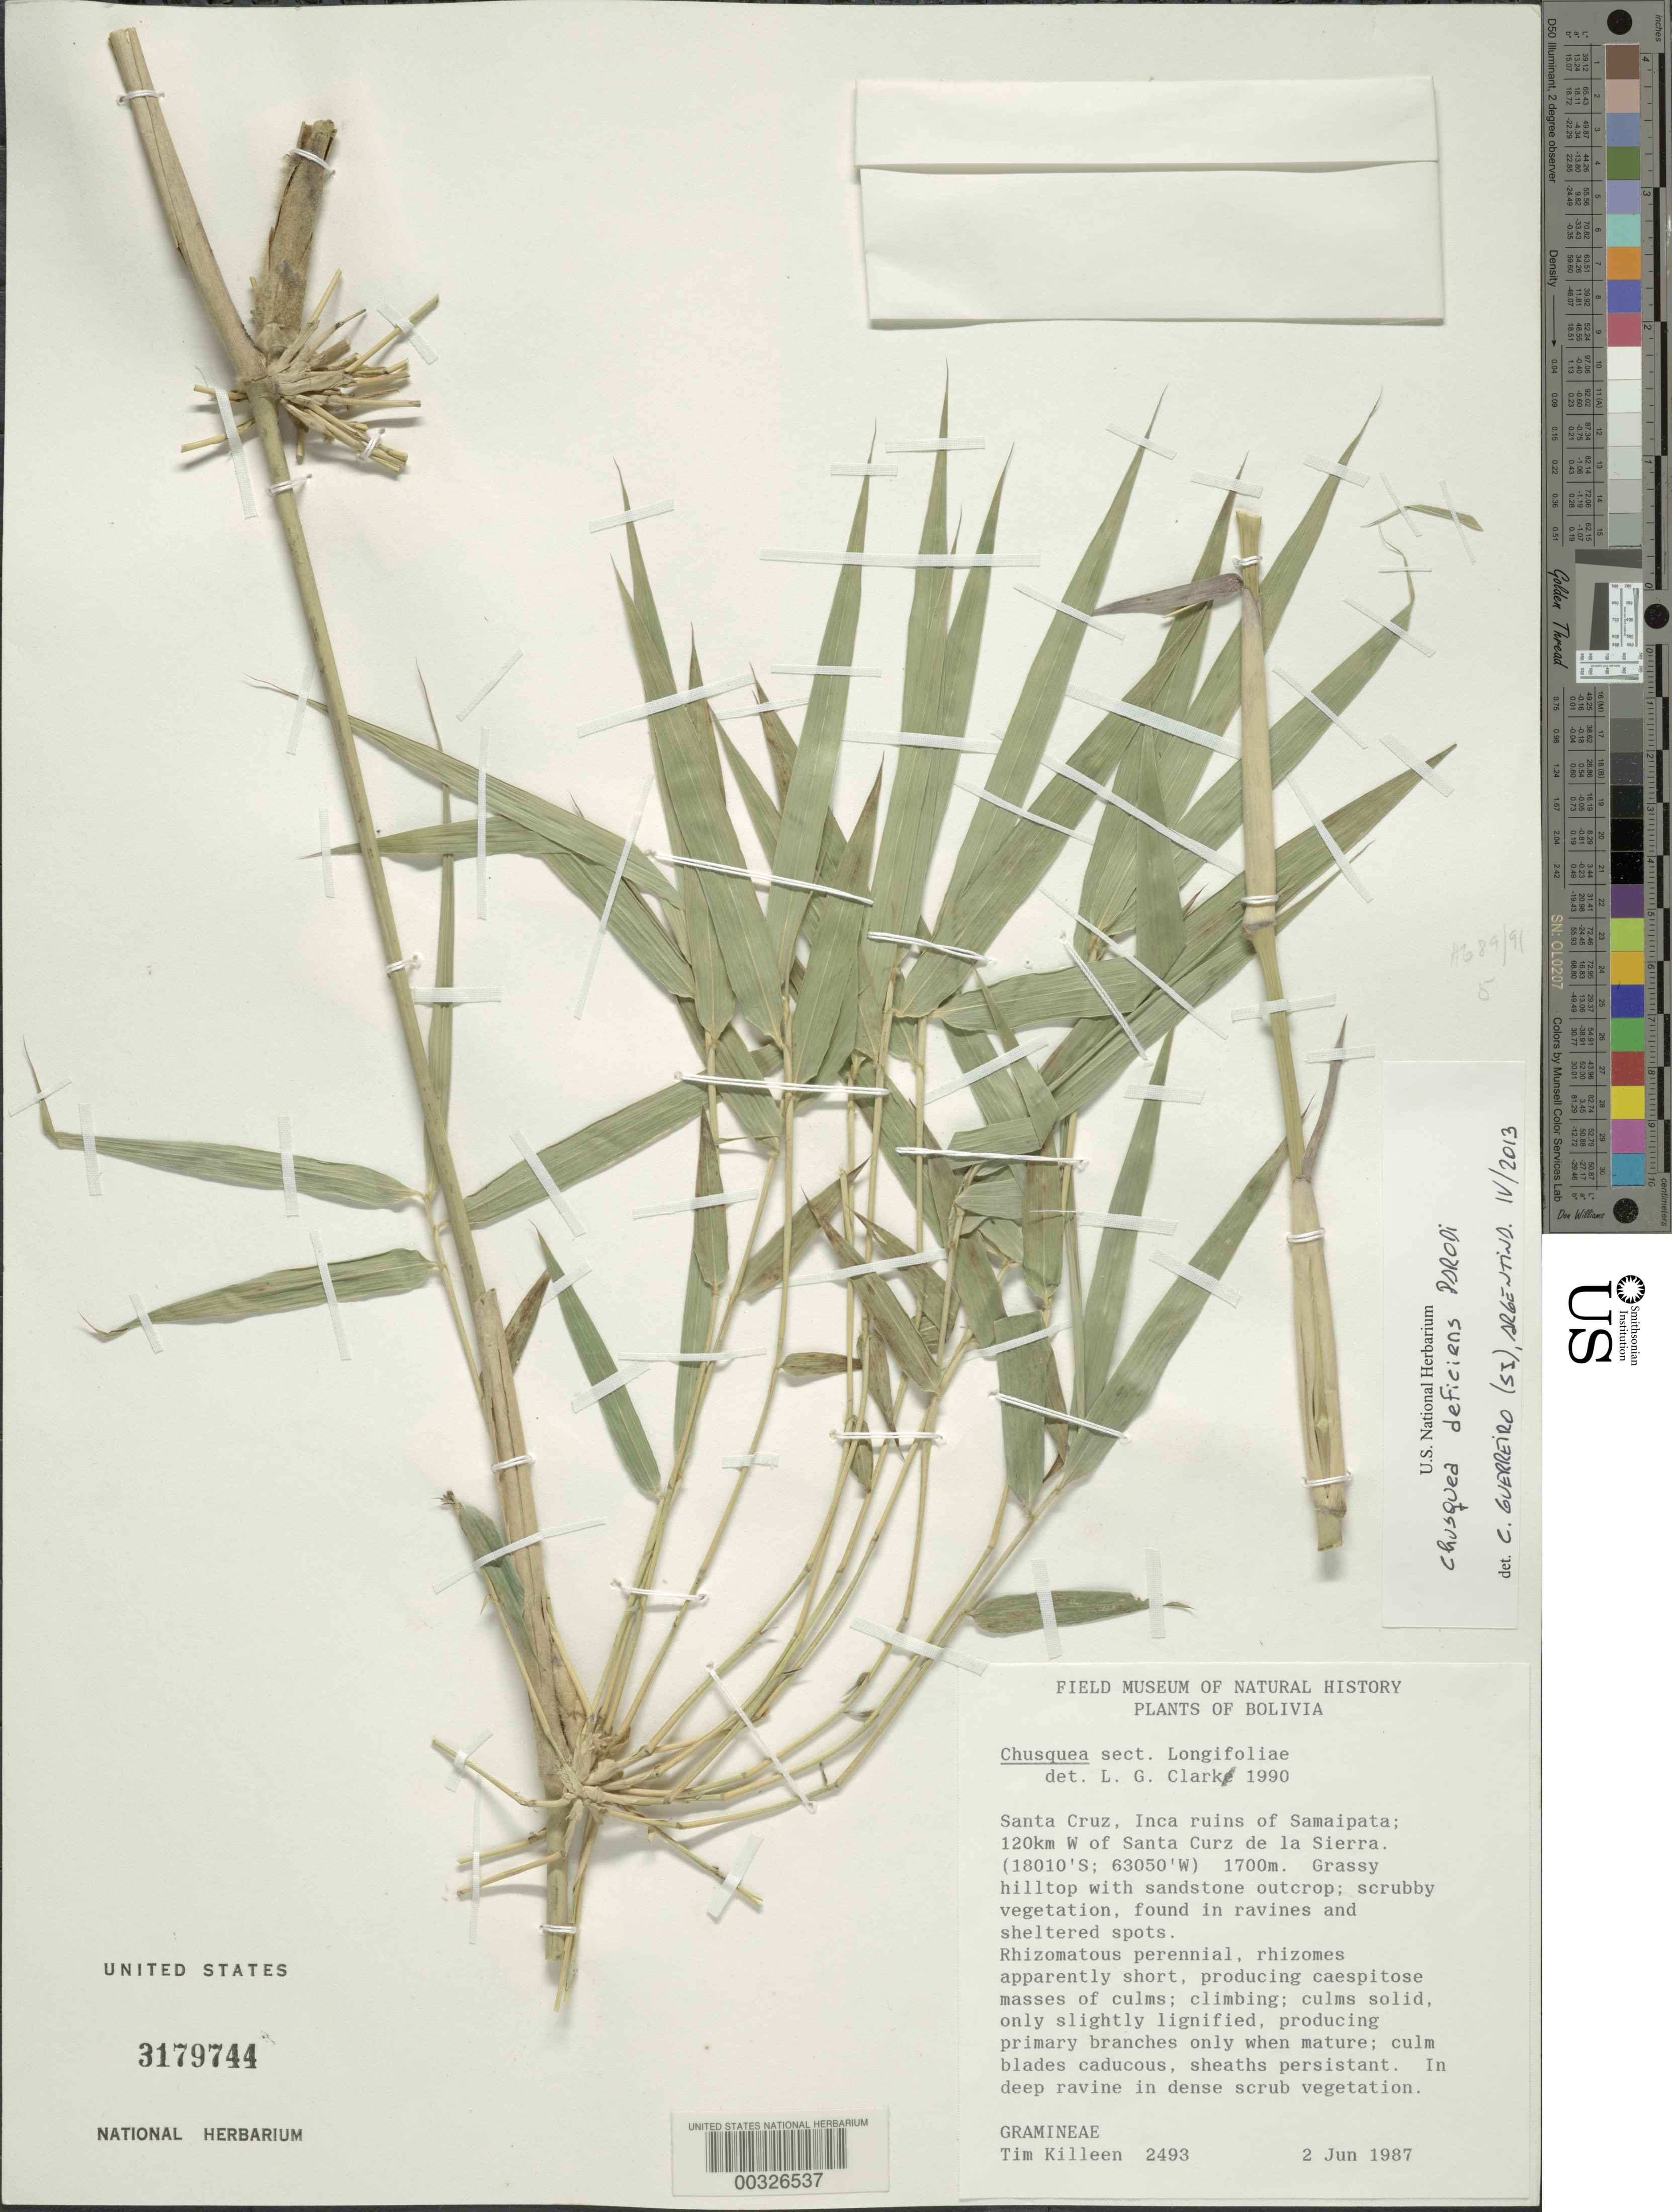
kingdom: Plantae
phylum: Tracheophyta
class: Liliopsida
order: Poales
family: Poaceae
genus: Chusquea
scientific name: Chusquea deficiens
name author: Parodi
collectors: T. Killeen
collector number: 2493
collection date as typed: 02 Jun 1987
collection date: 1987-06-02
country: Bolivia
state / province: Santa Cruz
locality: Inca ruins of Samaipata; 120 km W of Santa Cruz de La Sierra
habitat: Cloud forest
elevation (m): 1700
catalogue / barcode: US 3179744